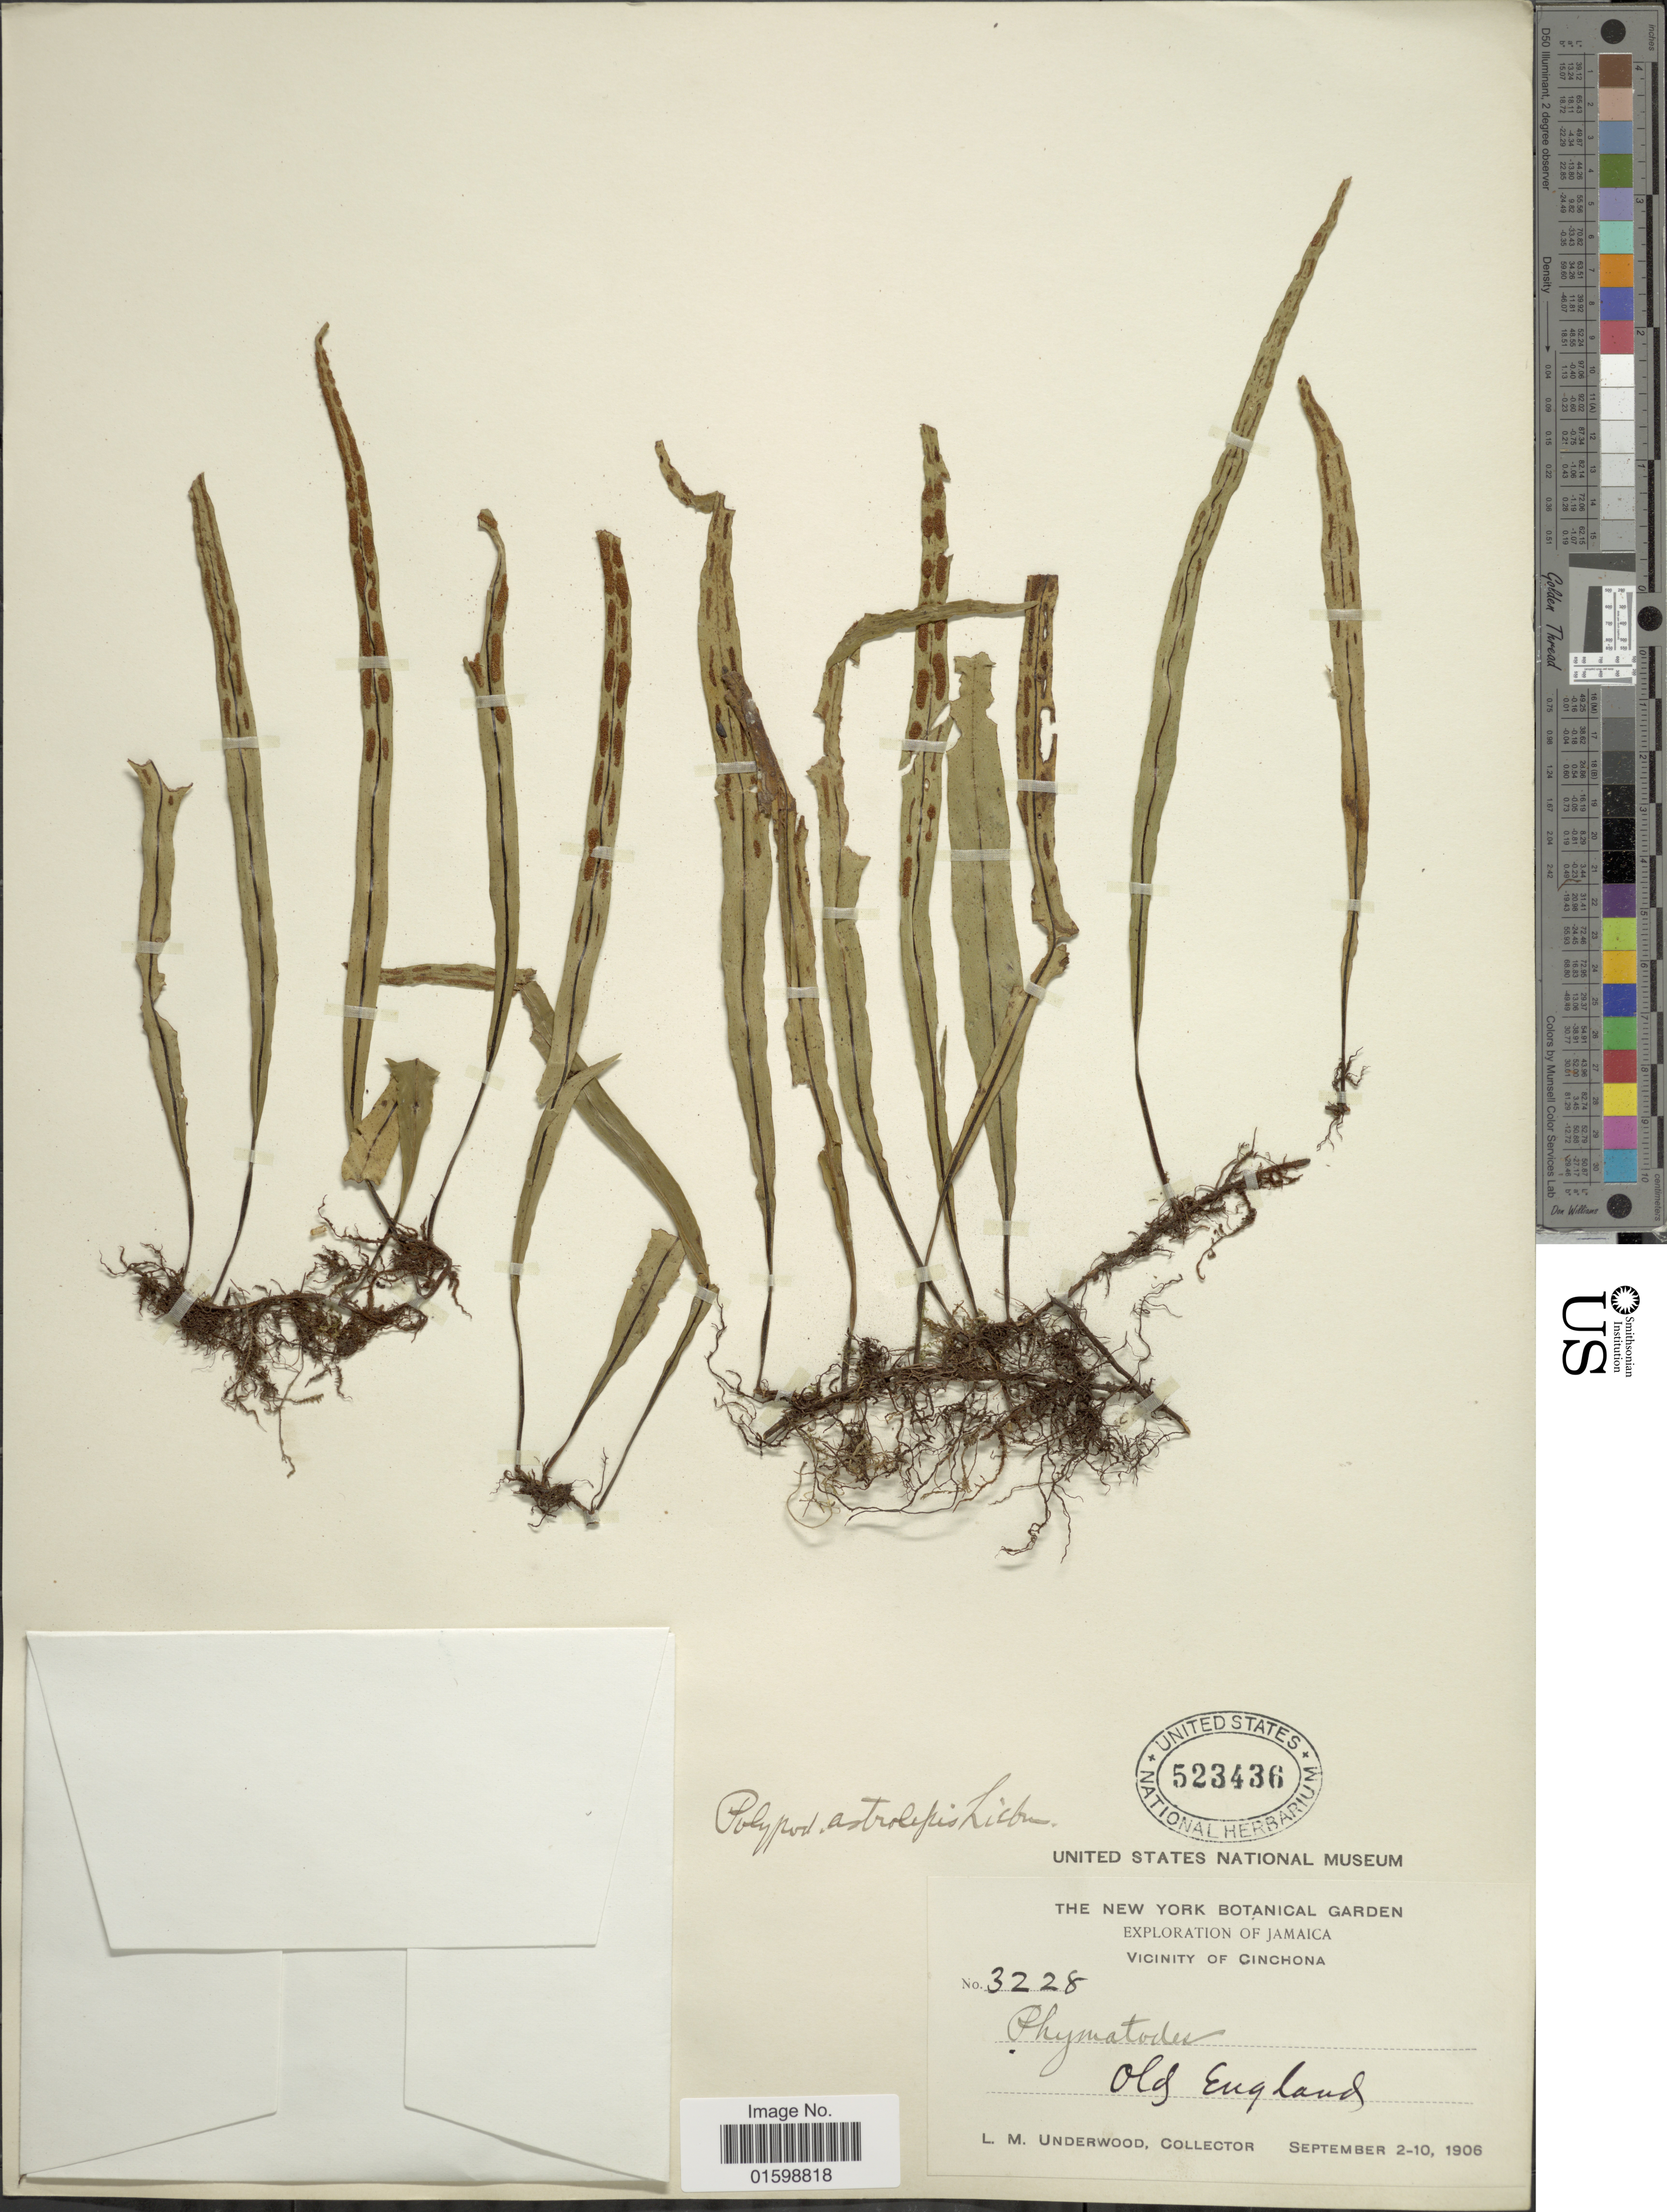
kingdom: Plantae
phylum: Tracheophyta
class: Polypodiopsida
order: Polypodiales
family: Polypodiaceae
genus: Pleopeltis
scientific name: Pleopeltis astrolepis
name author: (Liebm.) E. Fourn.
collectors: L. M. Underwood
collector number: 3228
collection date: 1906-09-02/1906-09-10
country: Jamaica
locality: Vicinity of Cinchona,old England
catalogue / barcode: US 523436